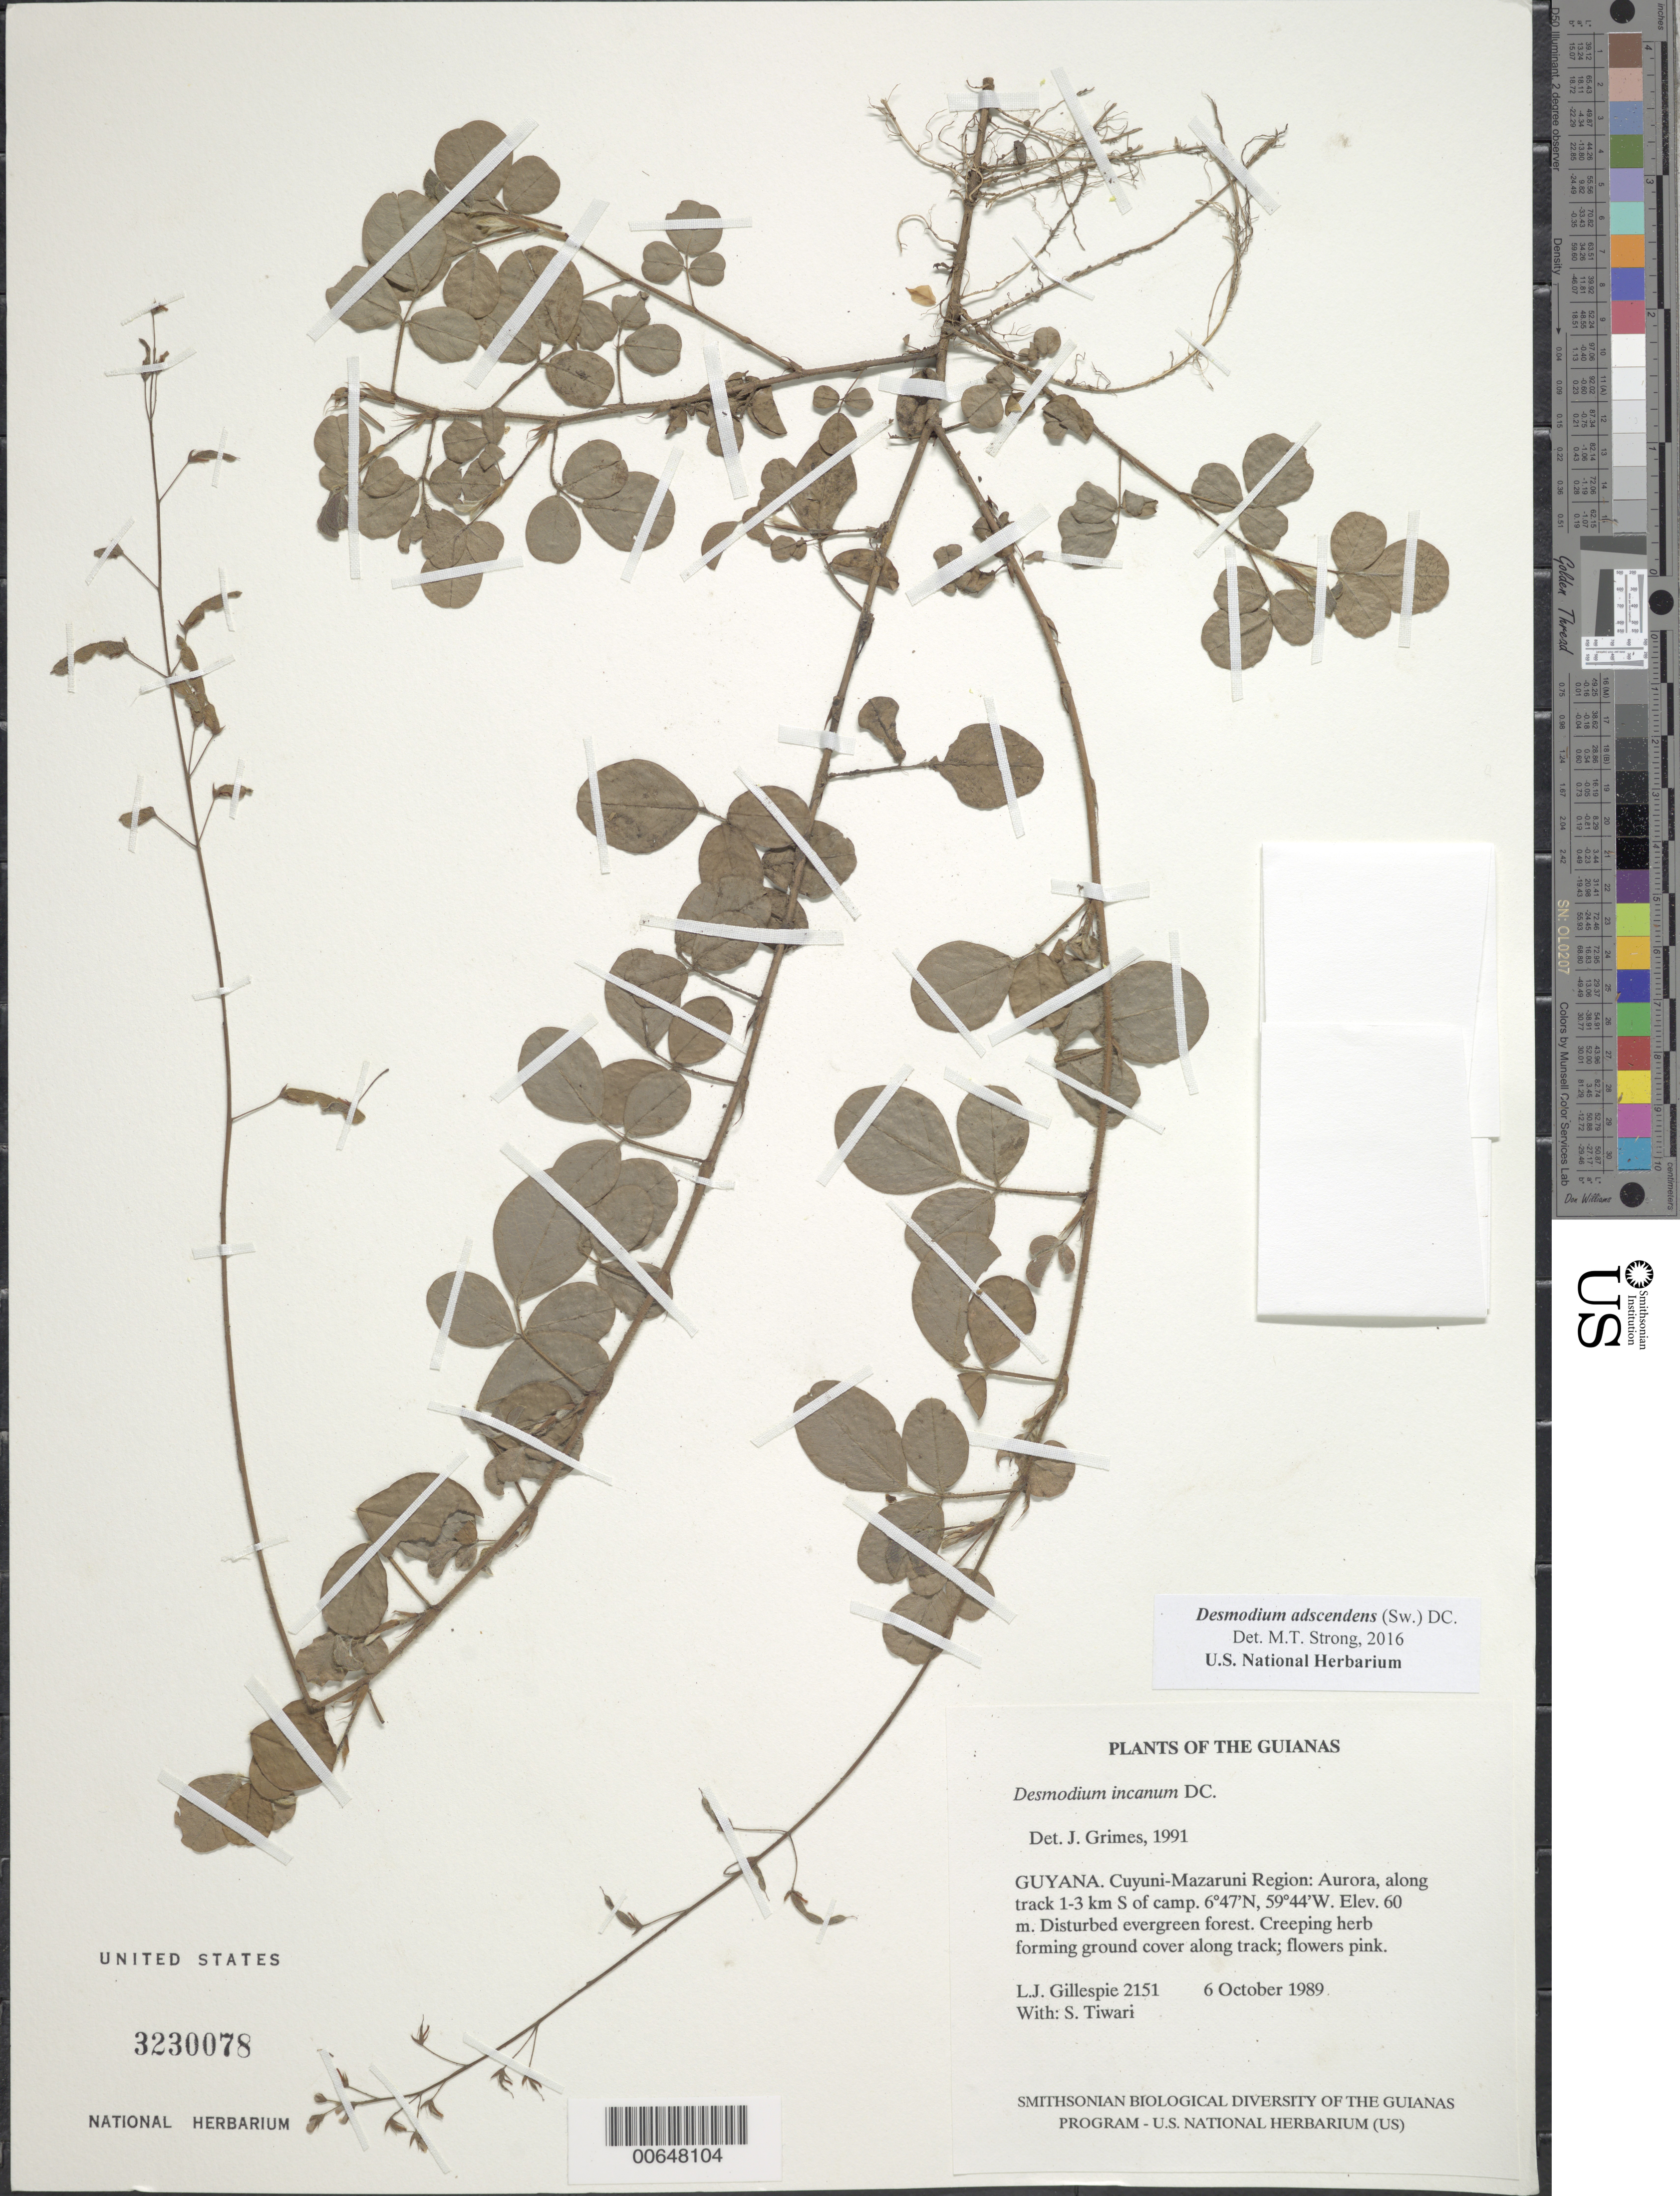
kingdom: Plantae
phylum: Tracheophyta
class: Magnoliopsida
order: Fabales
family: Fabaceae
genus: Grona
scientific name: Grona adscendens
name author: (Sw.) H. Ohashi & K. Ohashi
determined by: Strong, Mark T., (BOT), Smithsonian Institution - National Museum of Natural History (UNITED STATES)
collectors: L. J. Gillespie & S. Tiwari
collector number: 2151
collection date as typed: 6 October 1989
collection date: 1989-10-06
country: Guyana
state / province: Cuyuni-Mazaruni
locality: Aurora, along track 1-3 km S of camp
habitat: Disturbed evergreen forest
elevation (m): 60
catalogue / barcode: US 3230078